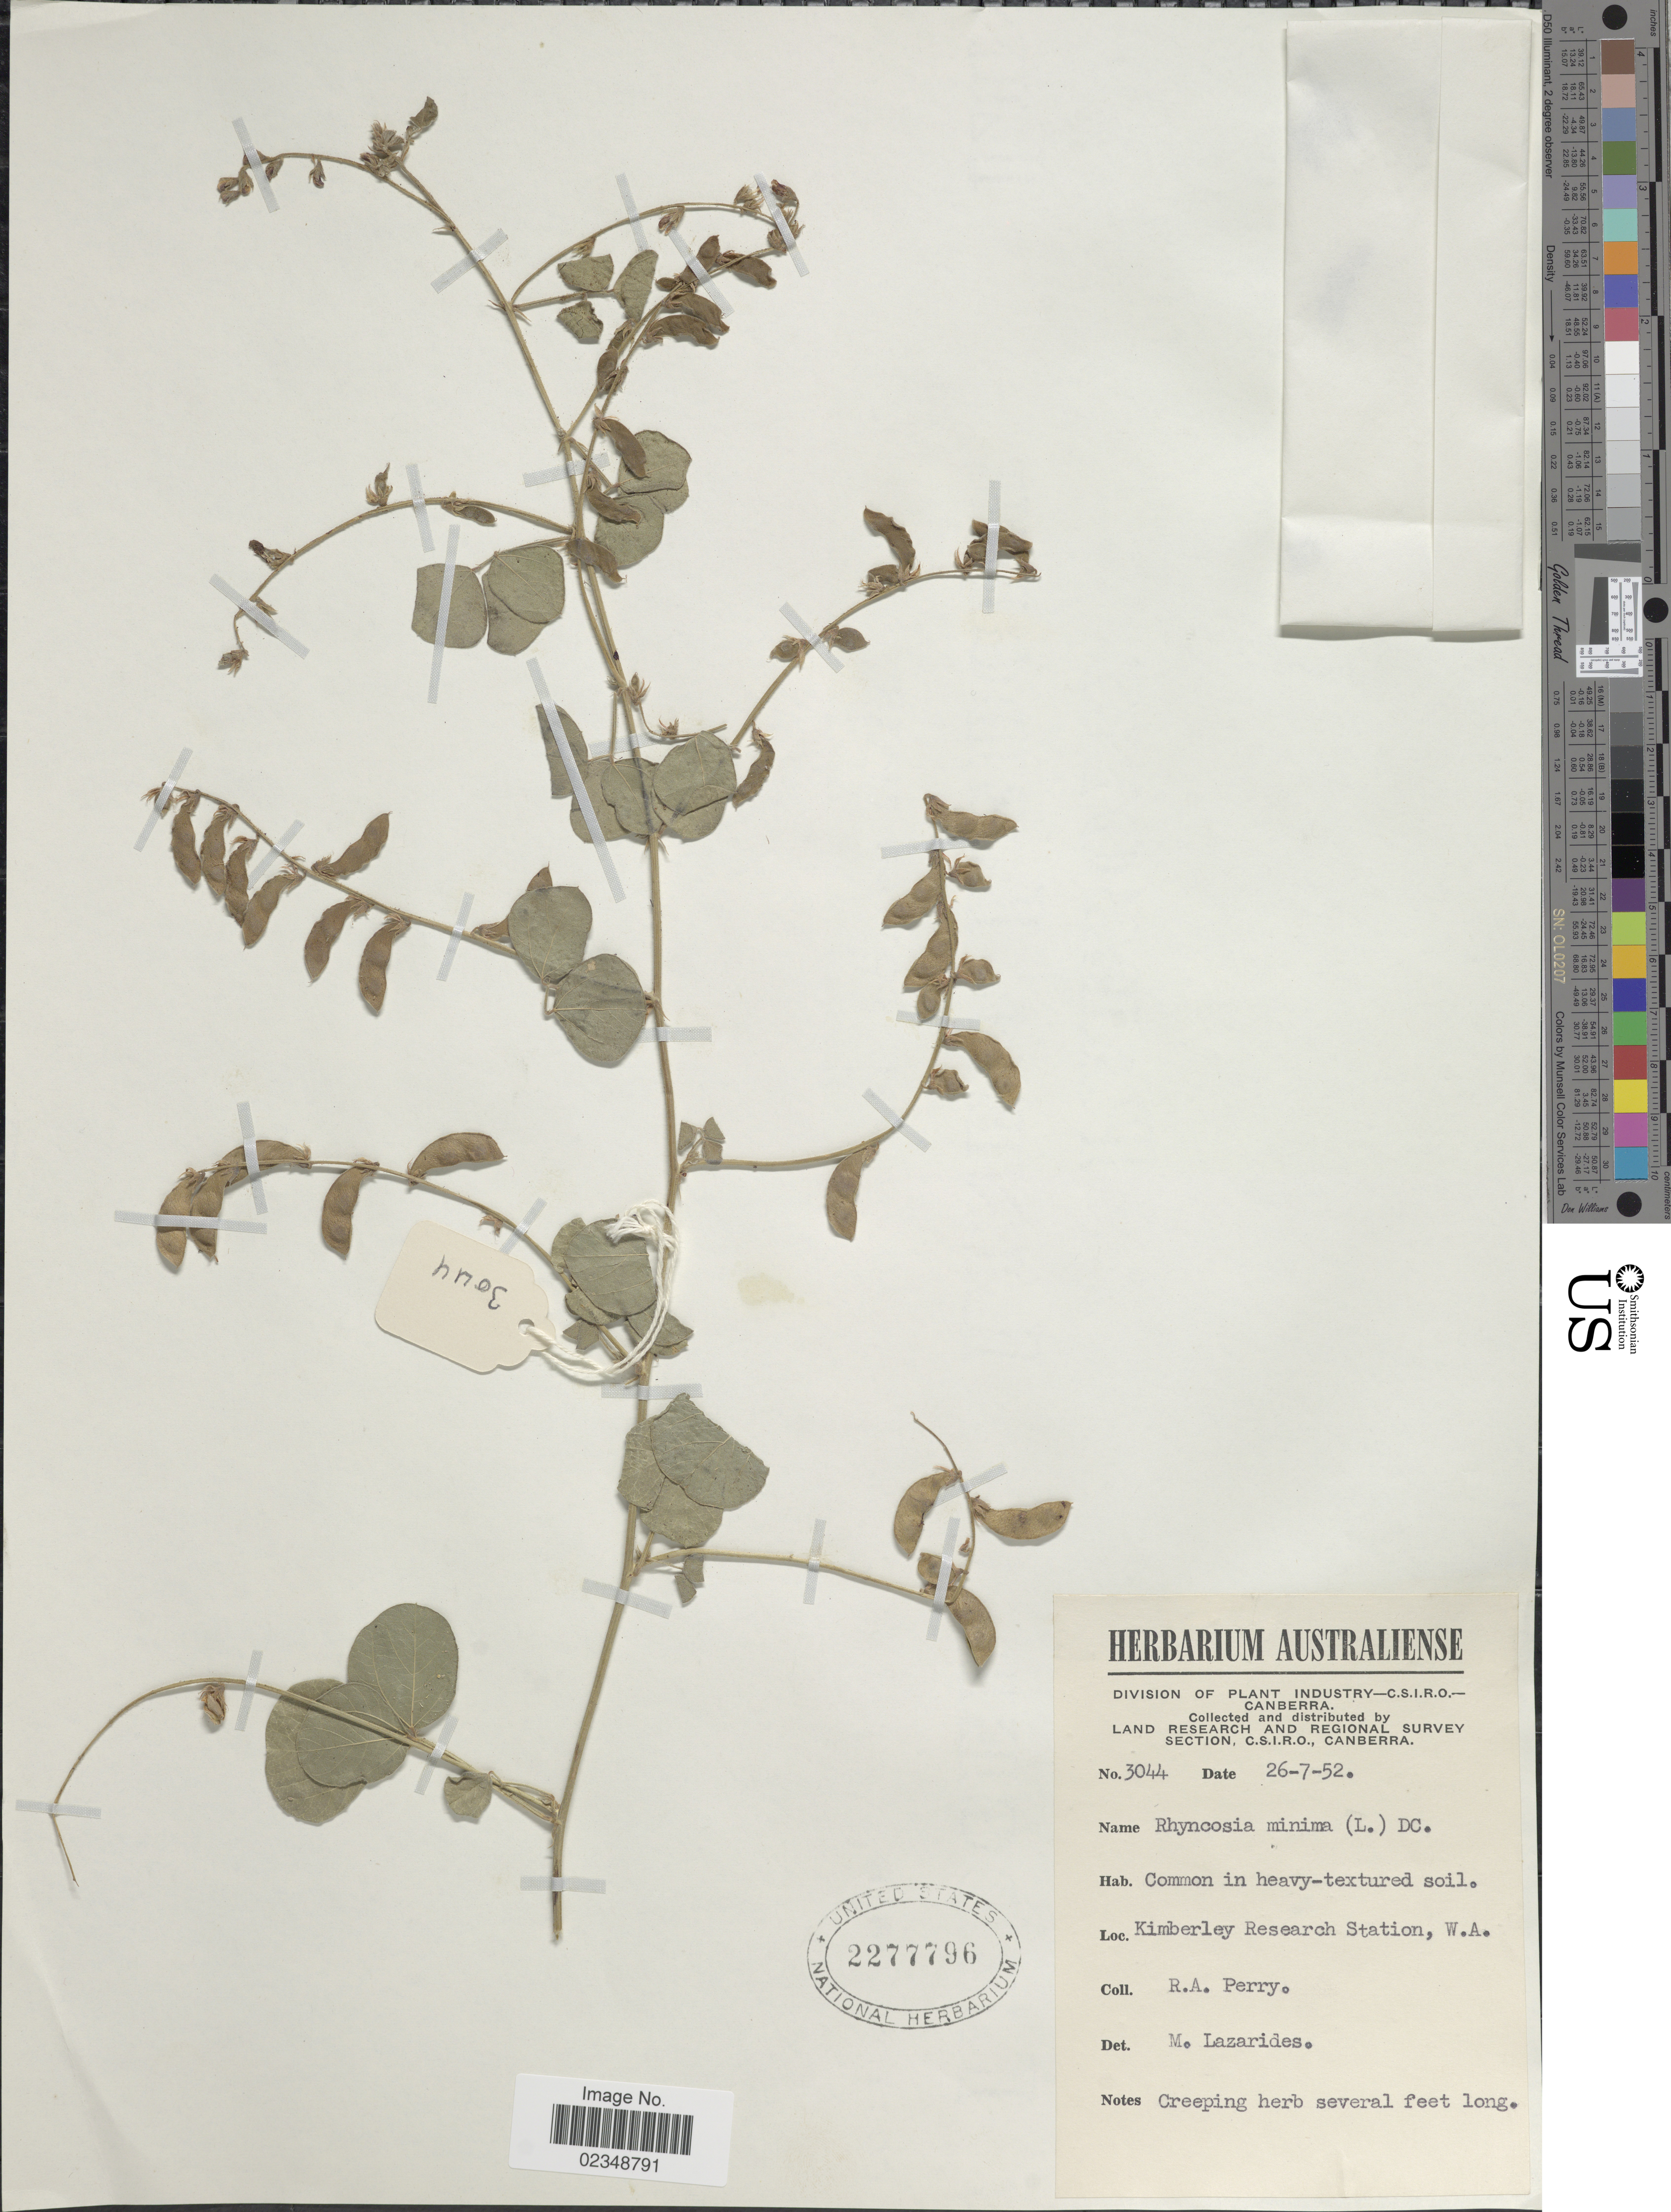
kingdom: Plantae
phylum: Tracheophyta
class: Magnoliopsida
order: Fabales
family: Fabaceae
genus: Rhynchosia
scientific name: Rhynchosia minima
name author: (L.) DC.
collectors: Perry, R. A.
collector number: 3044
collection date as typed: Transcribed d/m/y: 26/7/52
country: Australia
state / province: Western Australia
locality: Kimberley Research Station, W.A.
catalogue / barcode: US 2277796